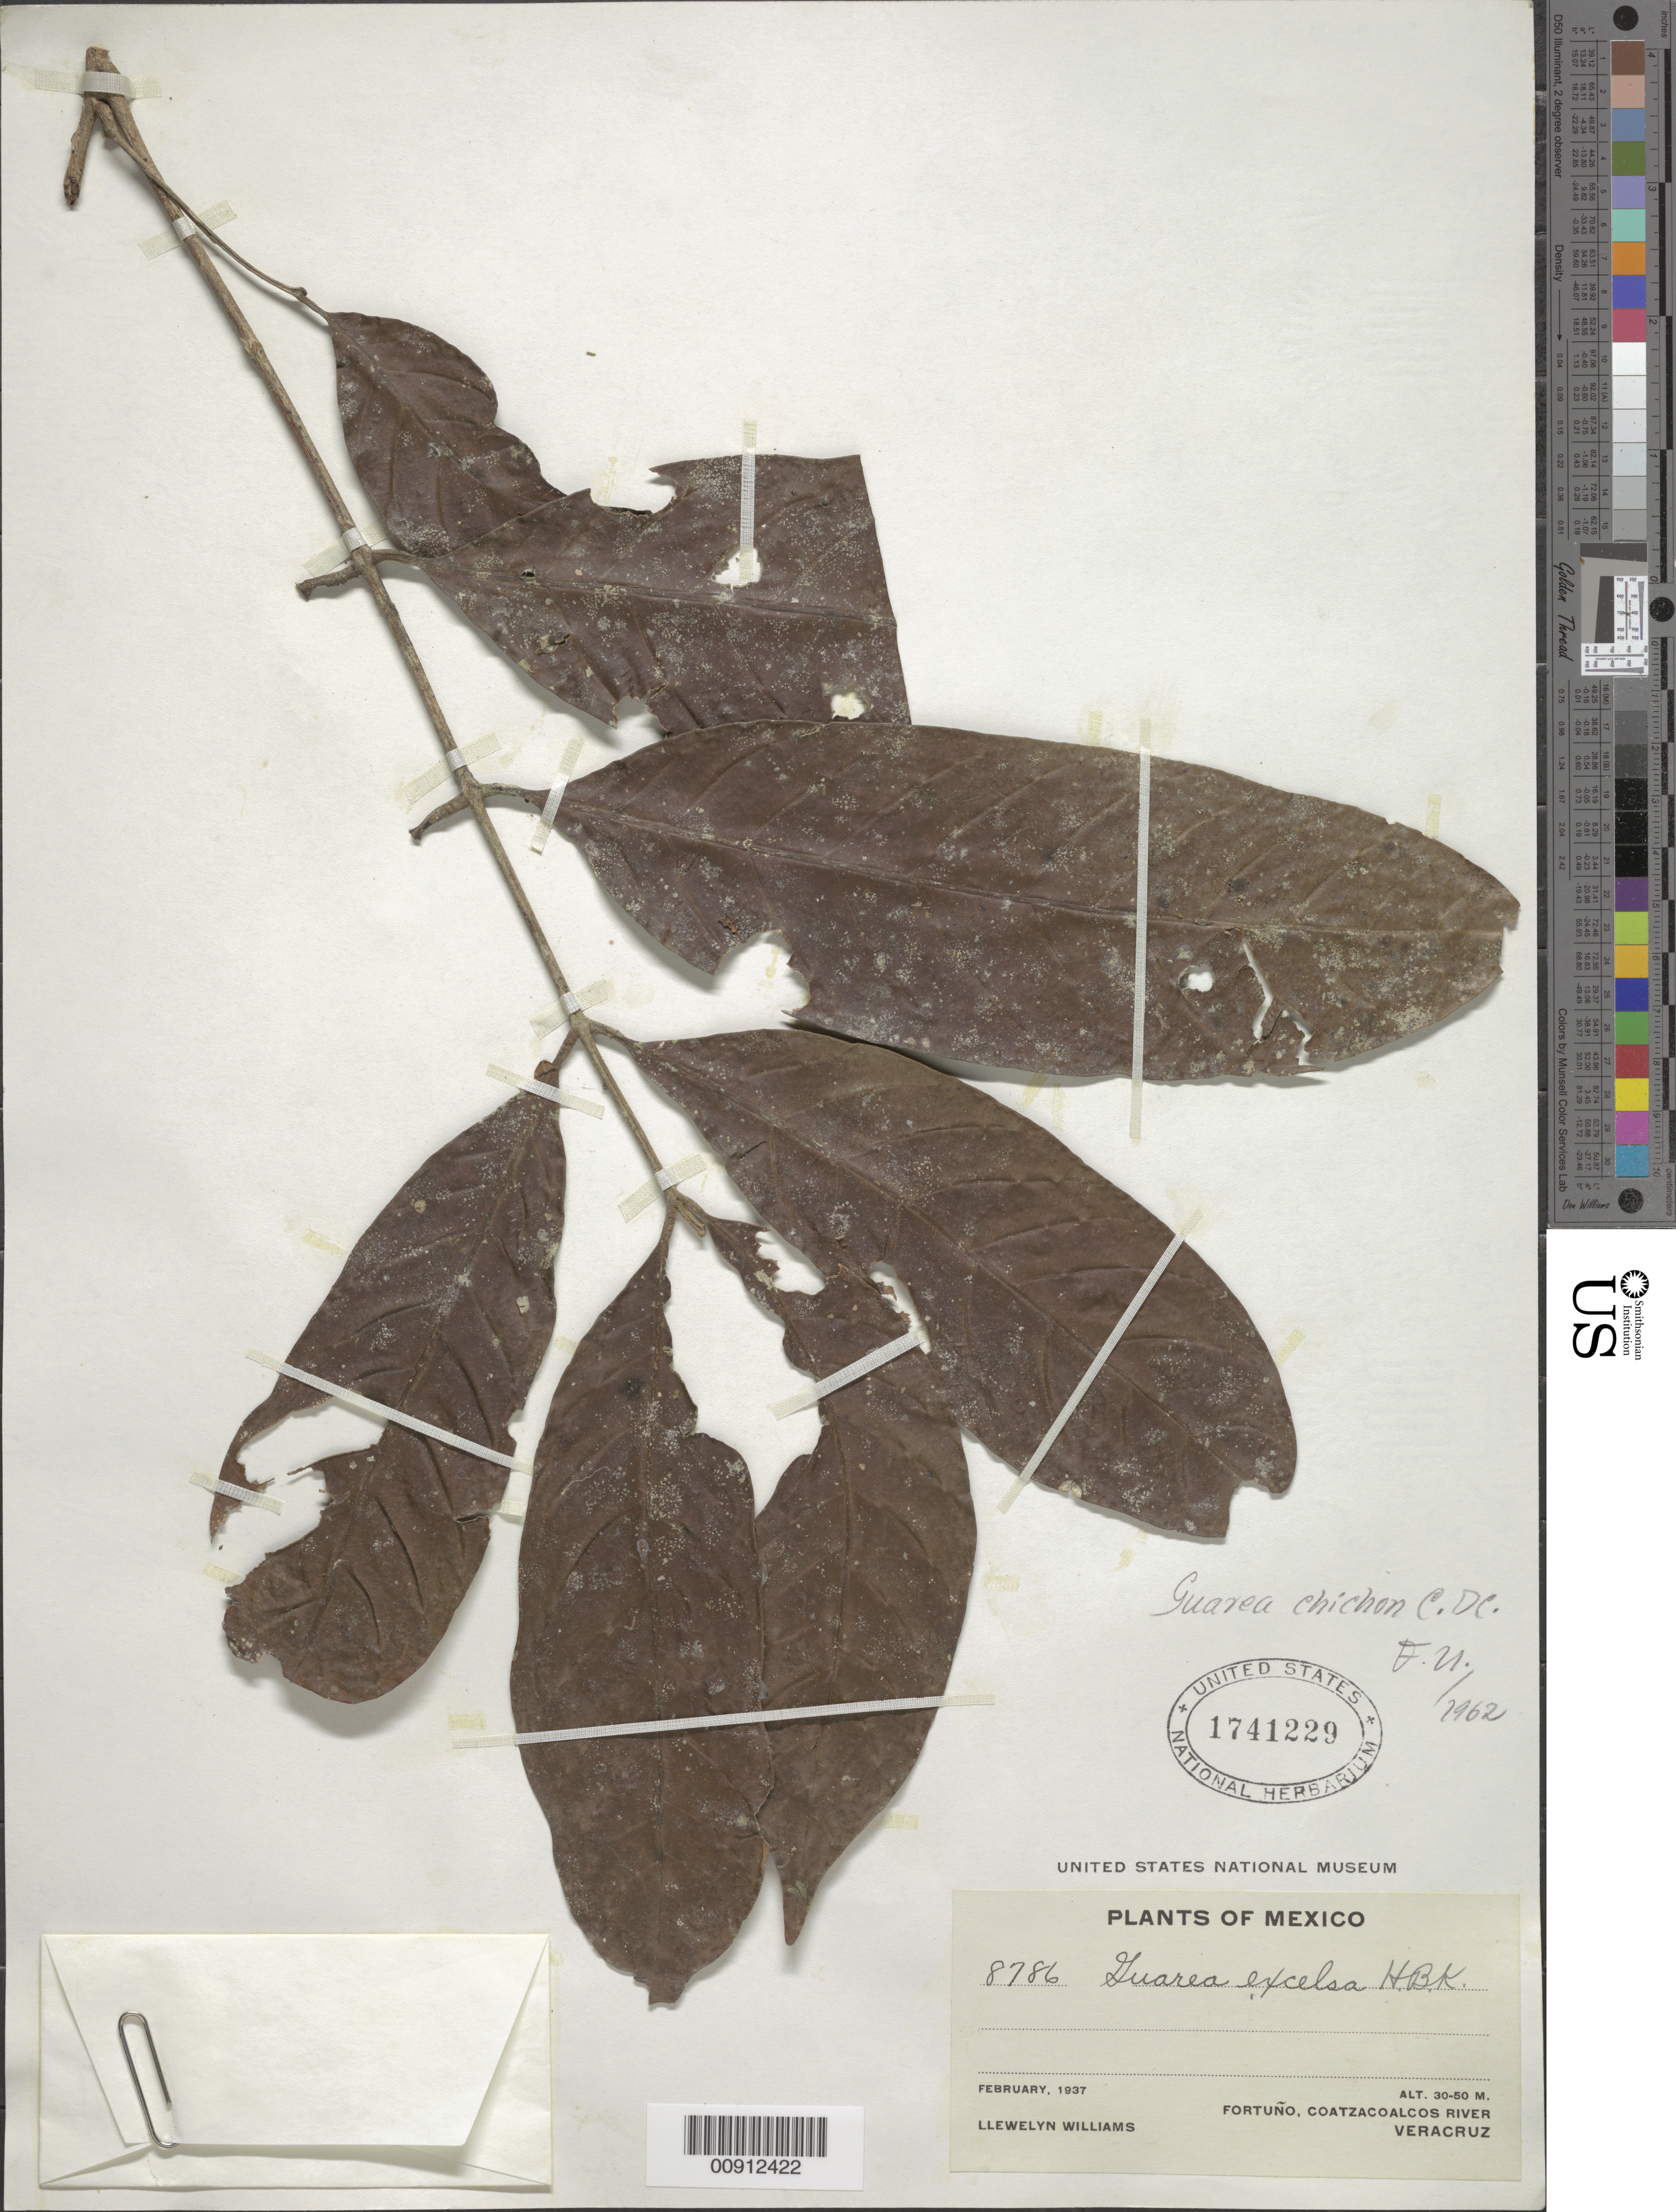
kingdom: Plantae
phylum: Tracheophyta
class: Magnoliopsida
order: Sapindales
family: Meliaceae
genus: Guarea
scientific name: Guarea chichon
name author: C. DC.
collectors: L. Williams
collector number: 8786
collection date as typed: Feb 1937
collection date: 1937-02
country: Mexico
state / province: Veracruz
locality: Fortuño, Coatzacoalcos River, Veracruz.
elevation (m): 0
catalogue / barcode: US 1741229